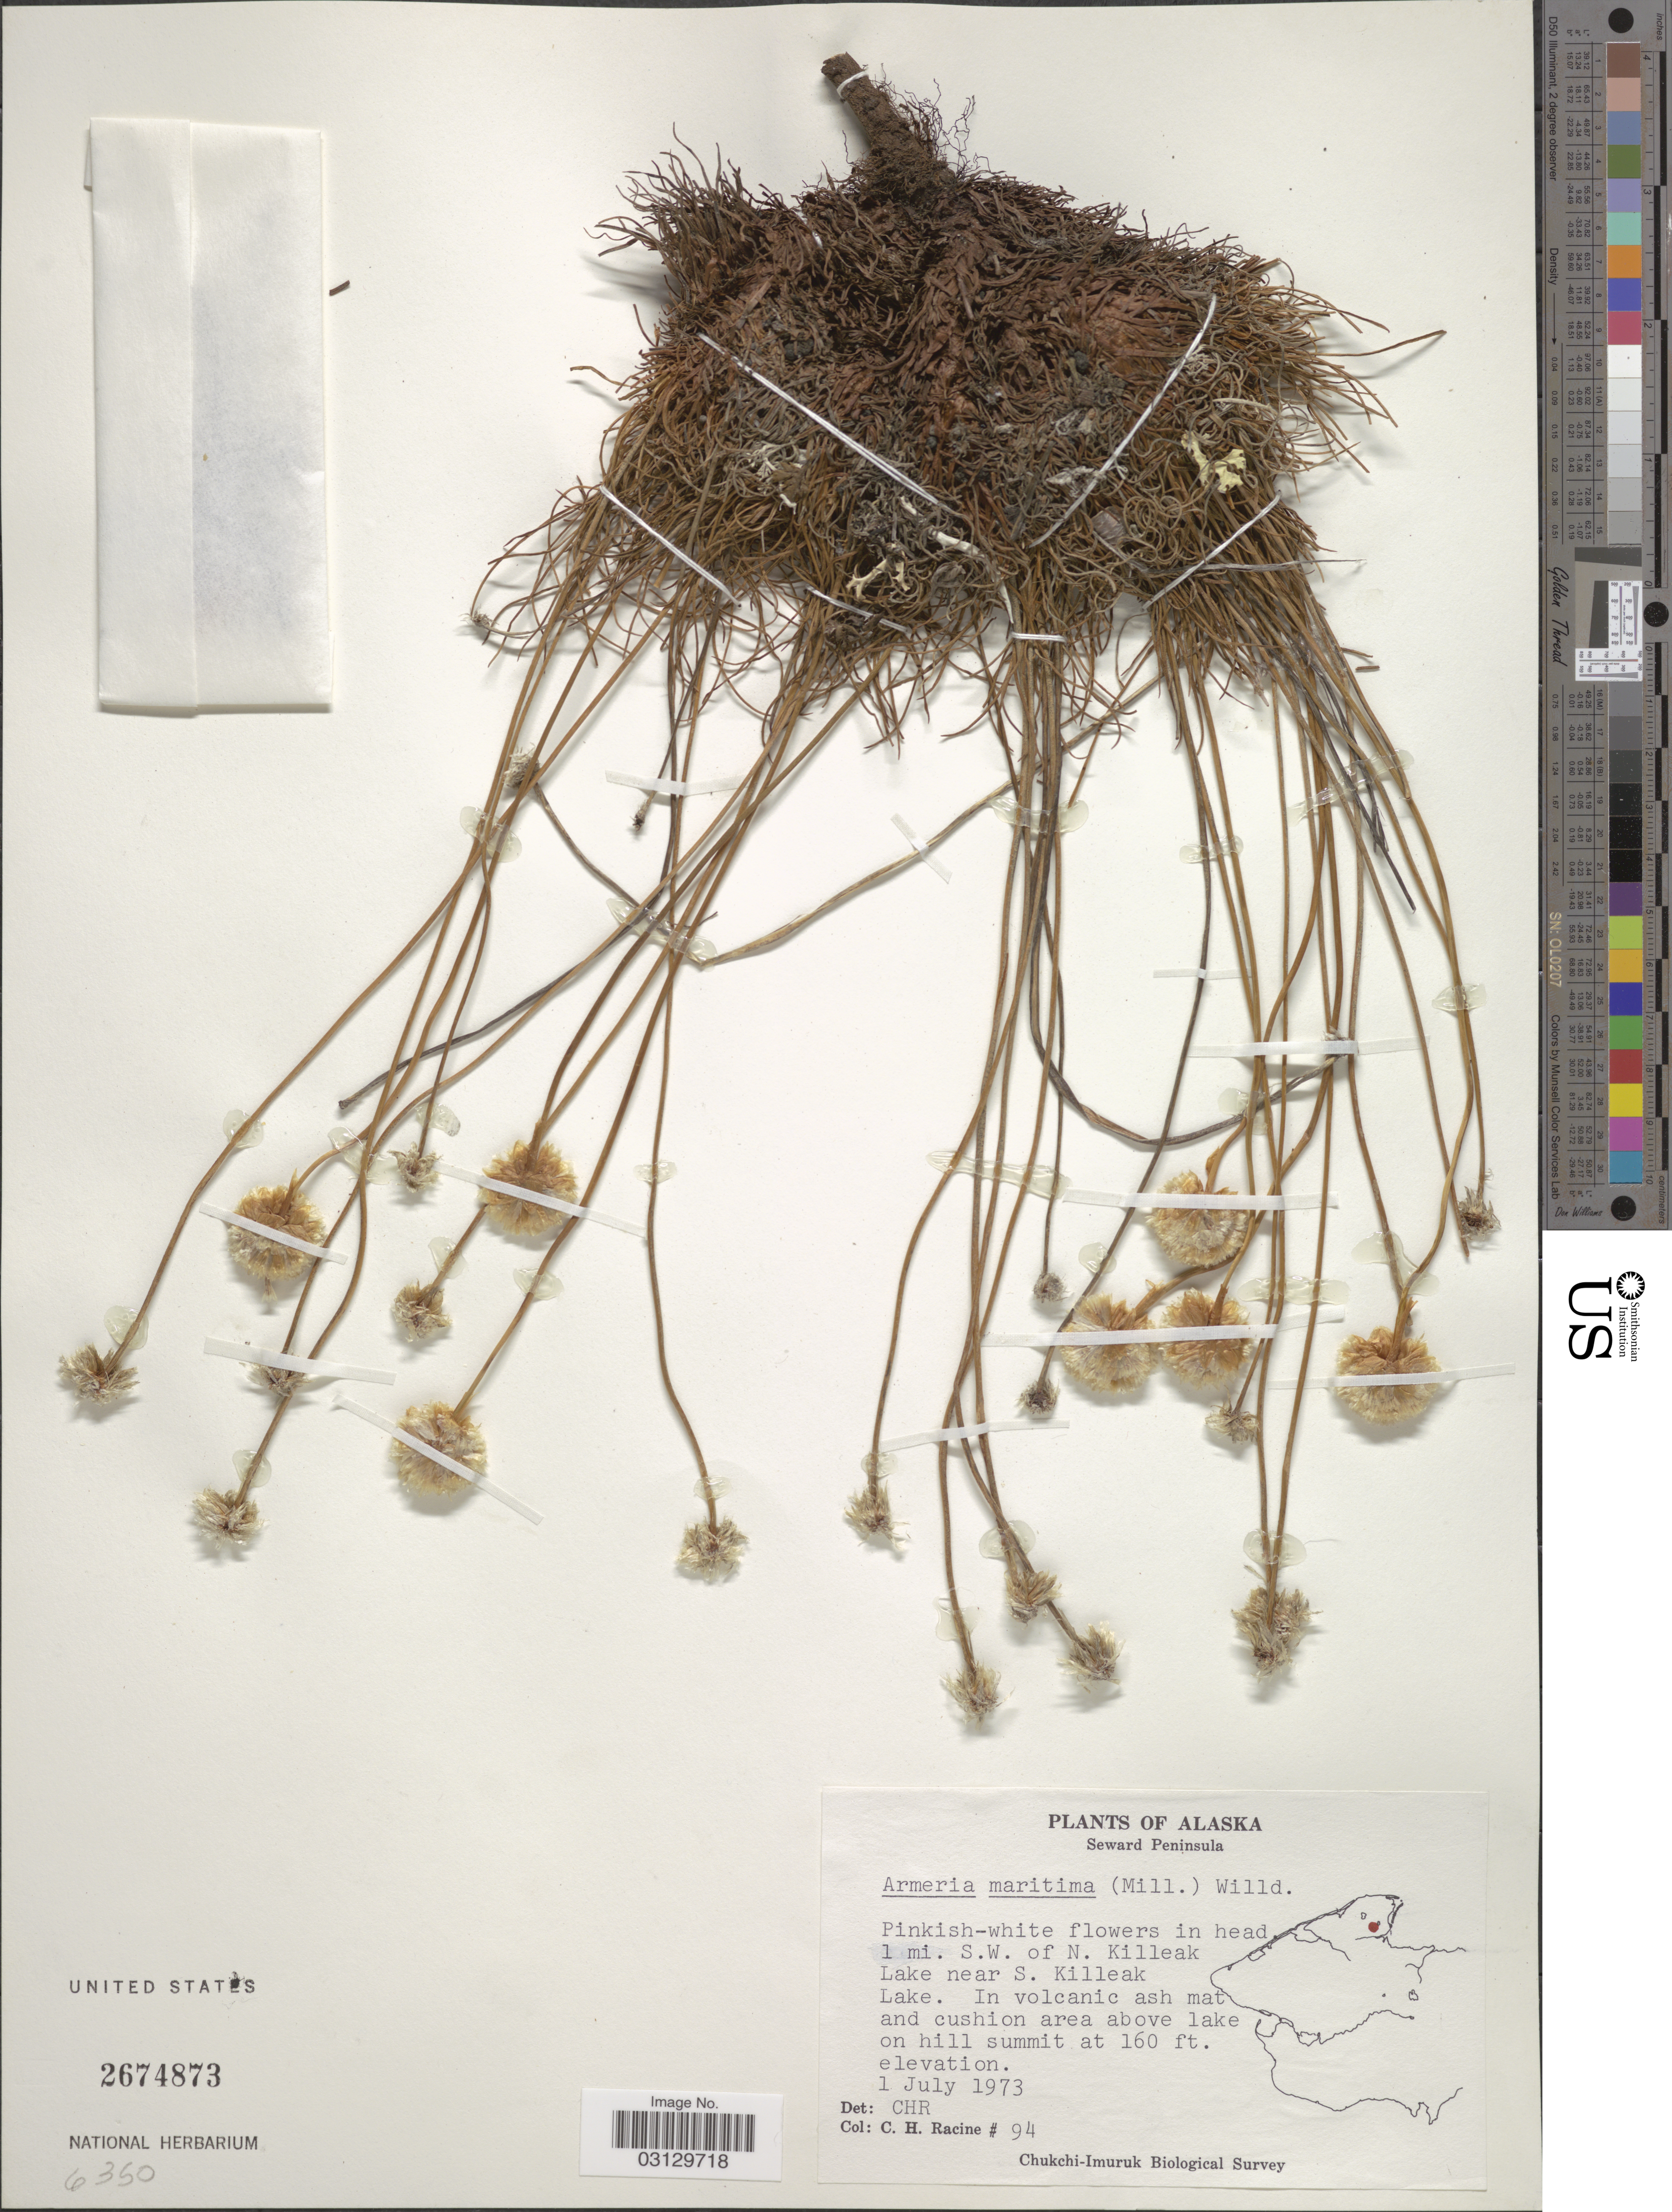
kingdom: Plantae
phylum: Tracheophyta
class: Magnoliopsida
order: Caryophyllales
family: Plumbaginaceae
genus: Armeria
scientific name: Armeria maritima subsp. sibirica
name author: (Turcz. ex Boiss.) Nyman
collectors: C. Racine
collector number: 94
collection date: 1973-07-01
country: United States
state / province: Alaska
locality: Seward Peninsula. 1 mi. S.W. of N. Killeak Lake near S. Killeak Lake.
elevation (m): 49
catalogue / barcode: US 2674873